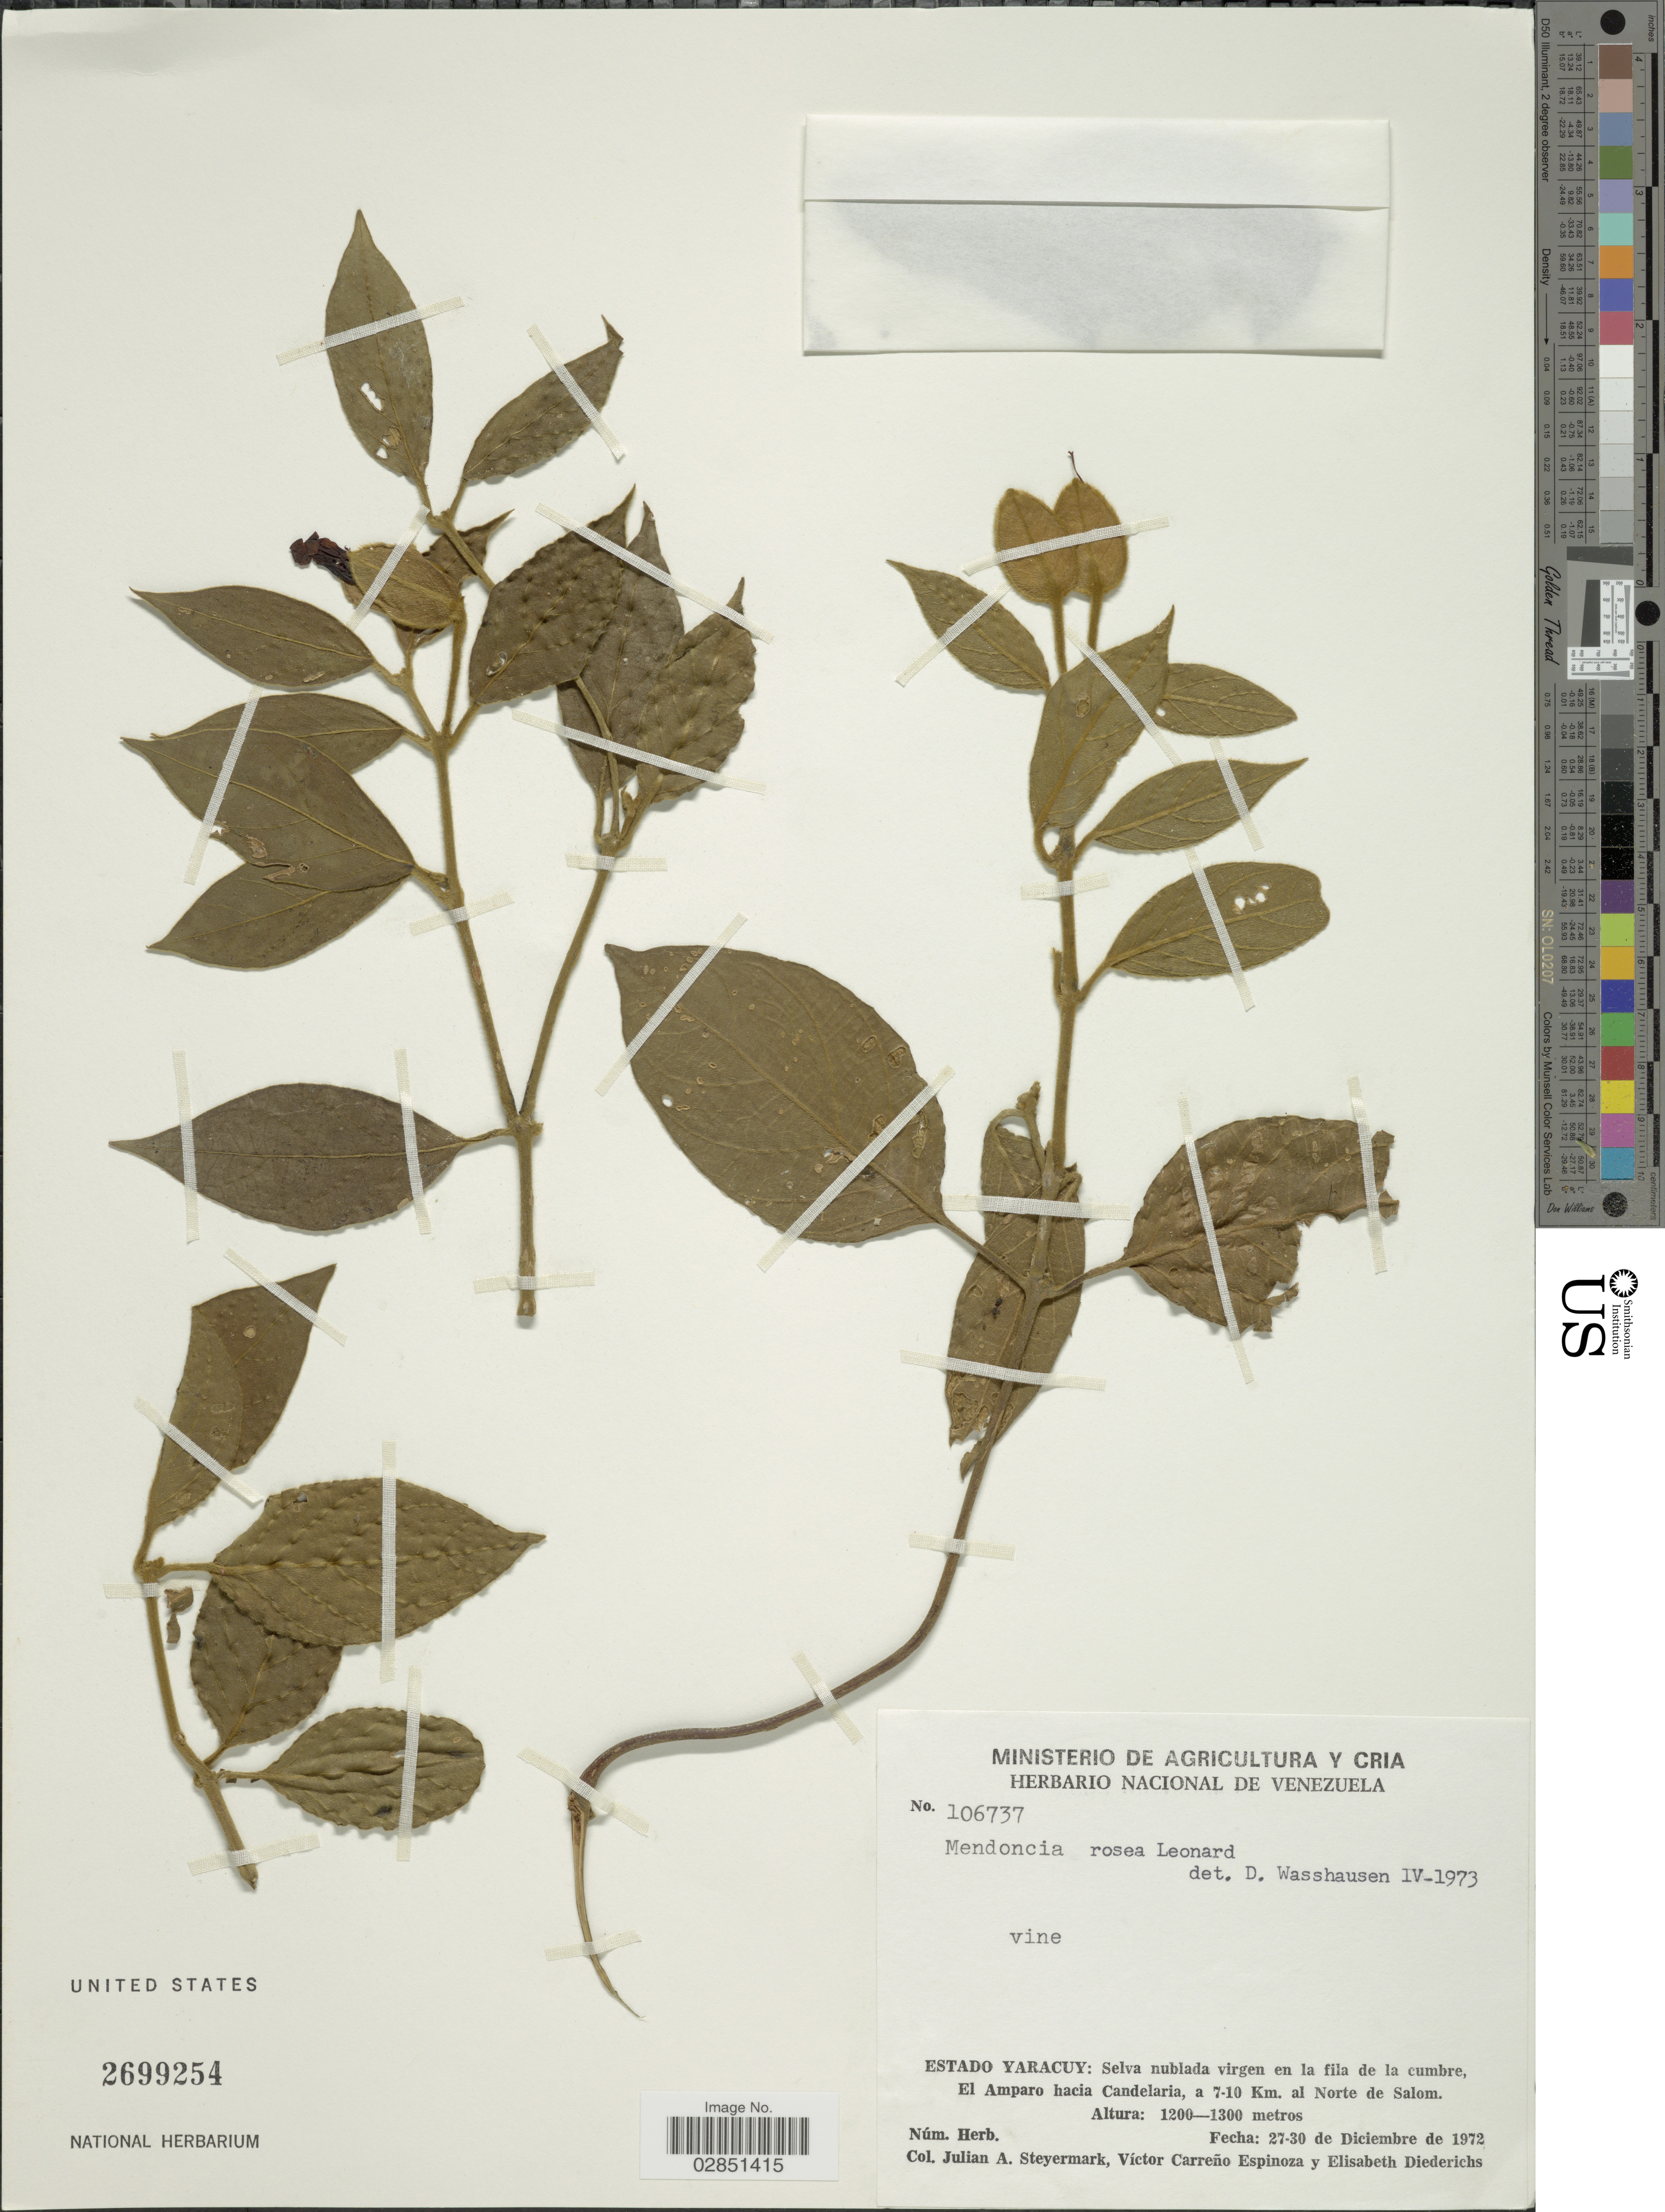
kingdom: Plantae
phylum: Tracheophyta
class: Magnoliopsida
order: Lamiales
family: Acanthaceae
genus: Mendoncia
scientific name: Mendoncia rosea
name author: Leonard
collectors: J. Steyermark, V. Espinoza & E. Diederichs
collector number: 106737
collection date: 1972-12-27/1972-12-30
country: Venezuela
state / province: Yaracuy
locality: Estado Yaracuy: Selva nublada virgen en la fila de la cumbre, El Amparo hacia Candelaria, a 7-10 Km. al Norte de Salom.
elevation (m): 1200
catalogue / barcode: US 2699254